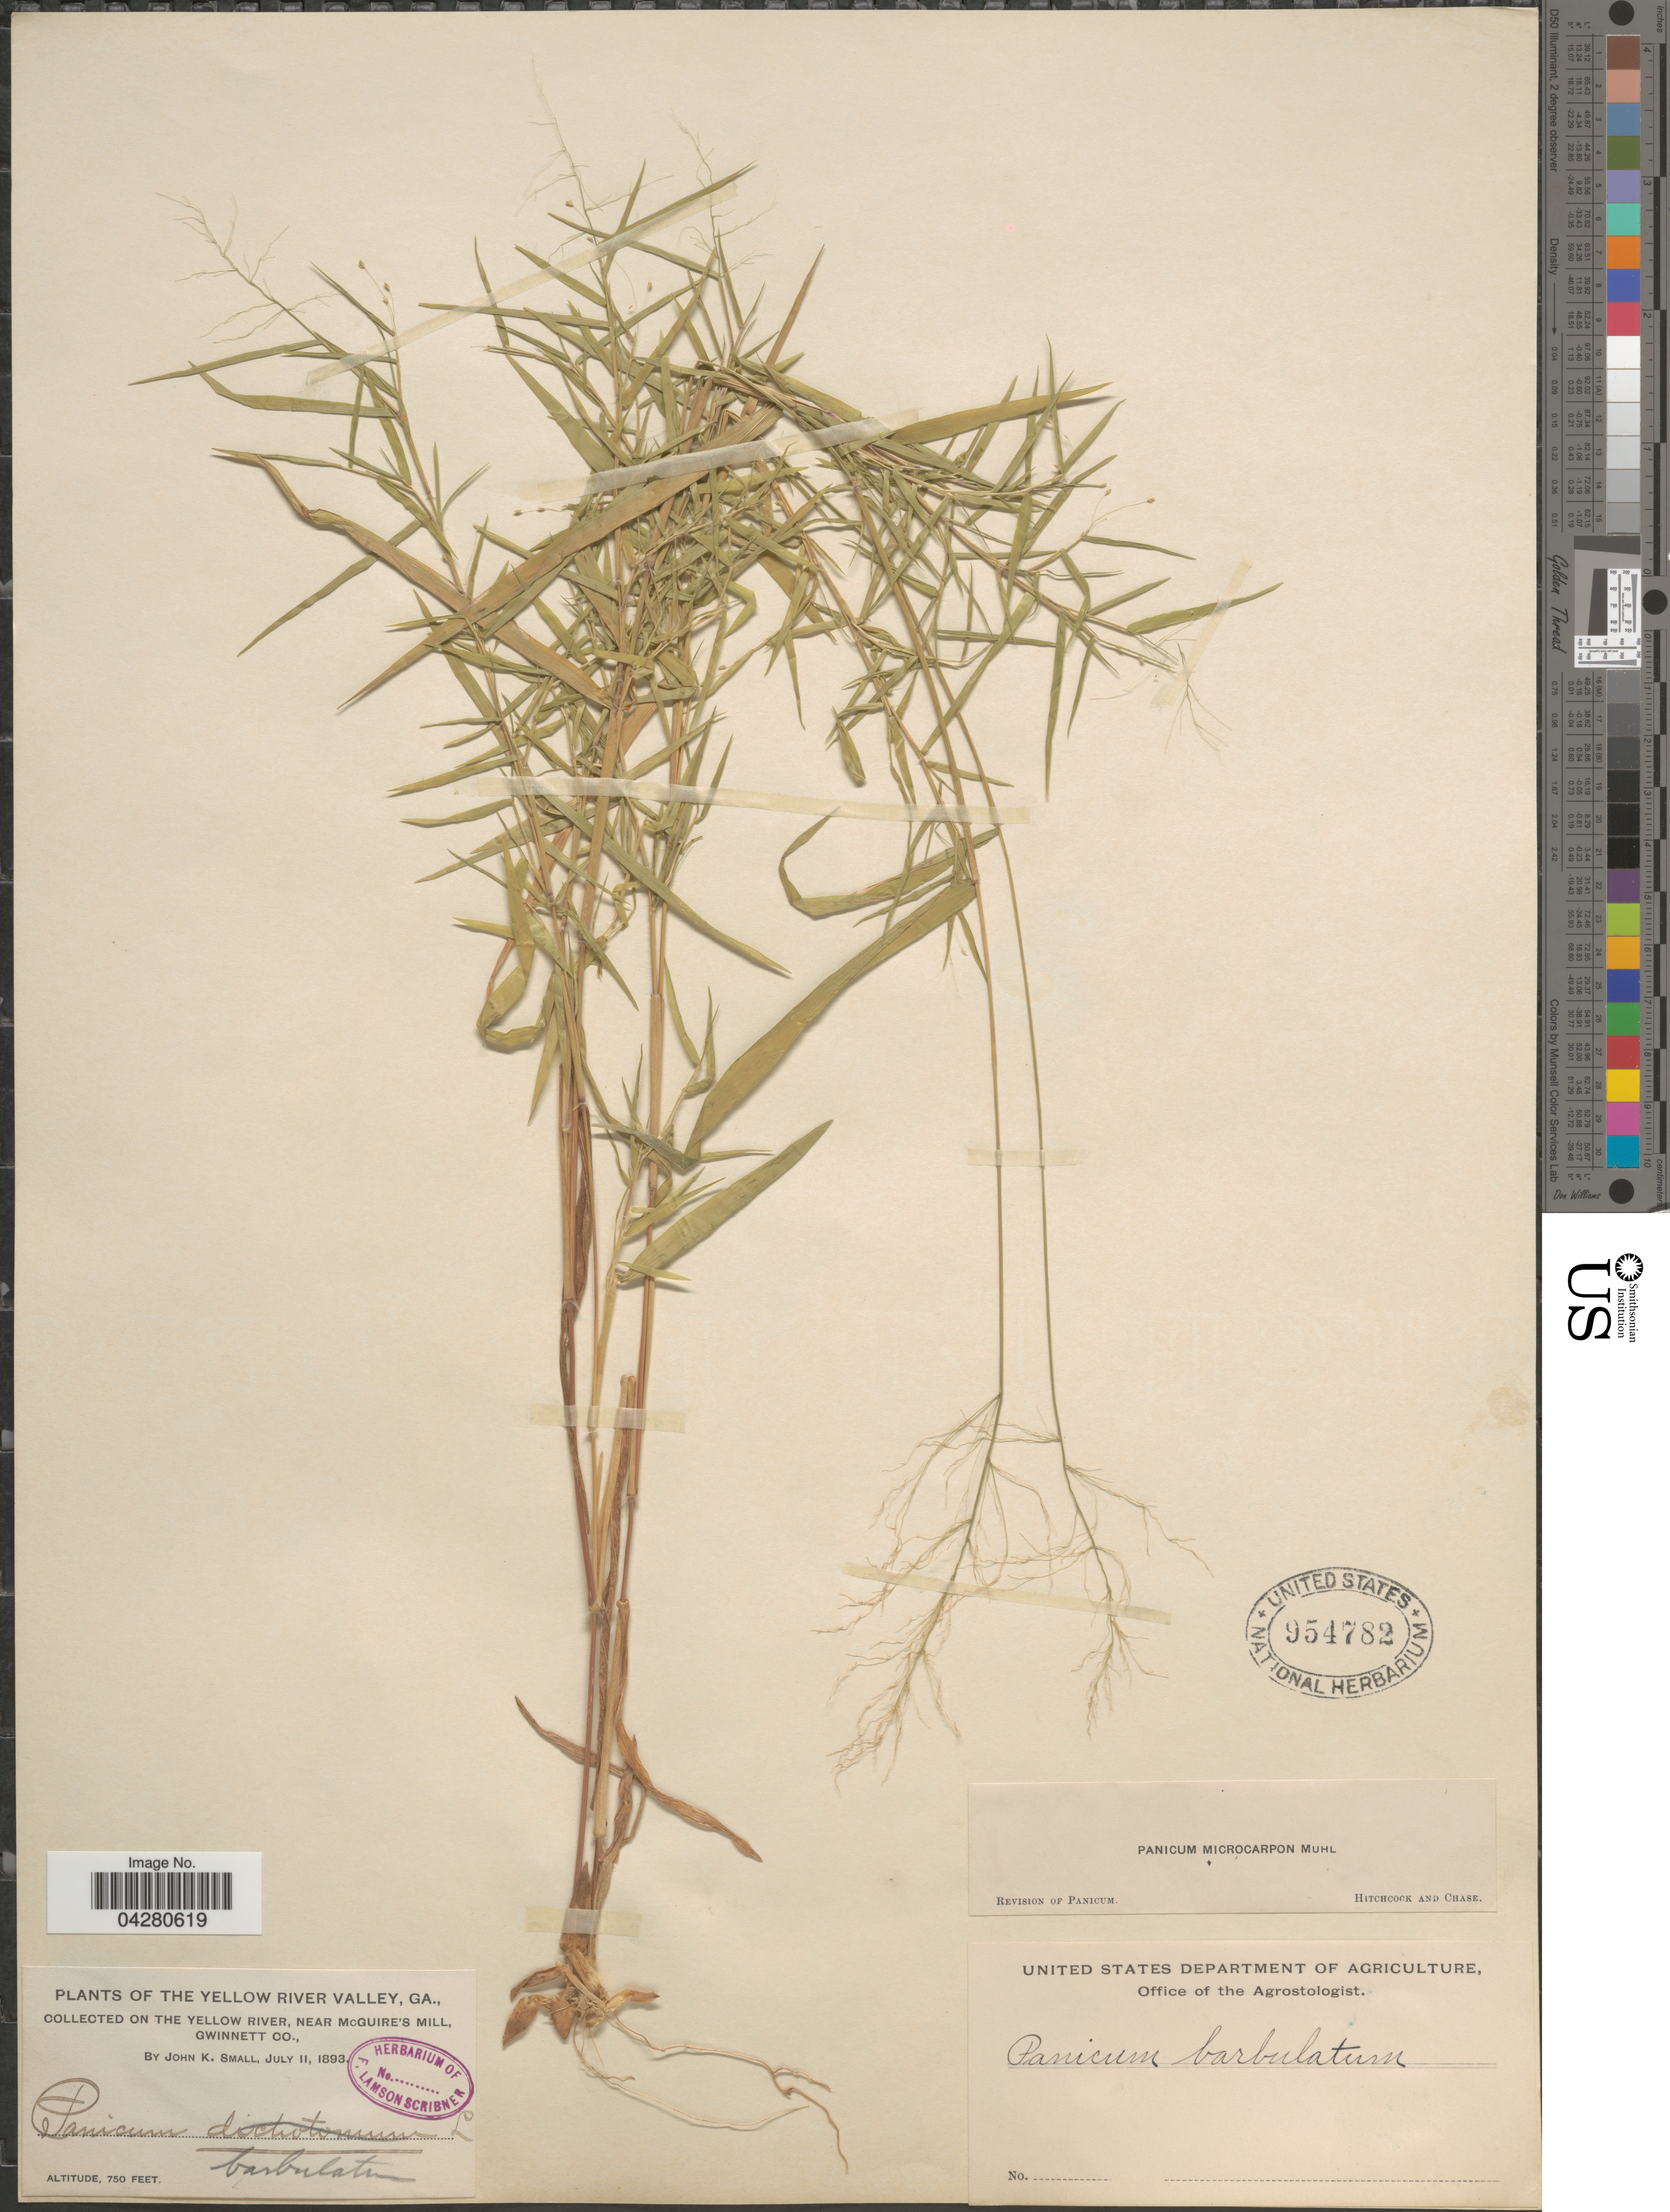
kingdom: Plantae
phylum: Tracheophyta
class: Liliopsida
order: Poales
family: Poaceae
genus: Dichanthelium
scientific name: Dichanthelium dichotomum var. dichotomum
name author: (L.) Gould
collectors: J. K. Small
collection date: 1893-07-11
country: United States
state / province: Georgia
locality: The Yellow River Valley. On the Yellow River, near McGuire's Mill, Gwinnett Co.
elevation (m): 229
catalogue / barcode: US 954782